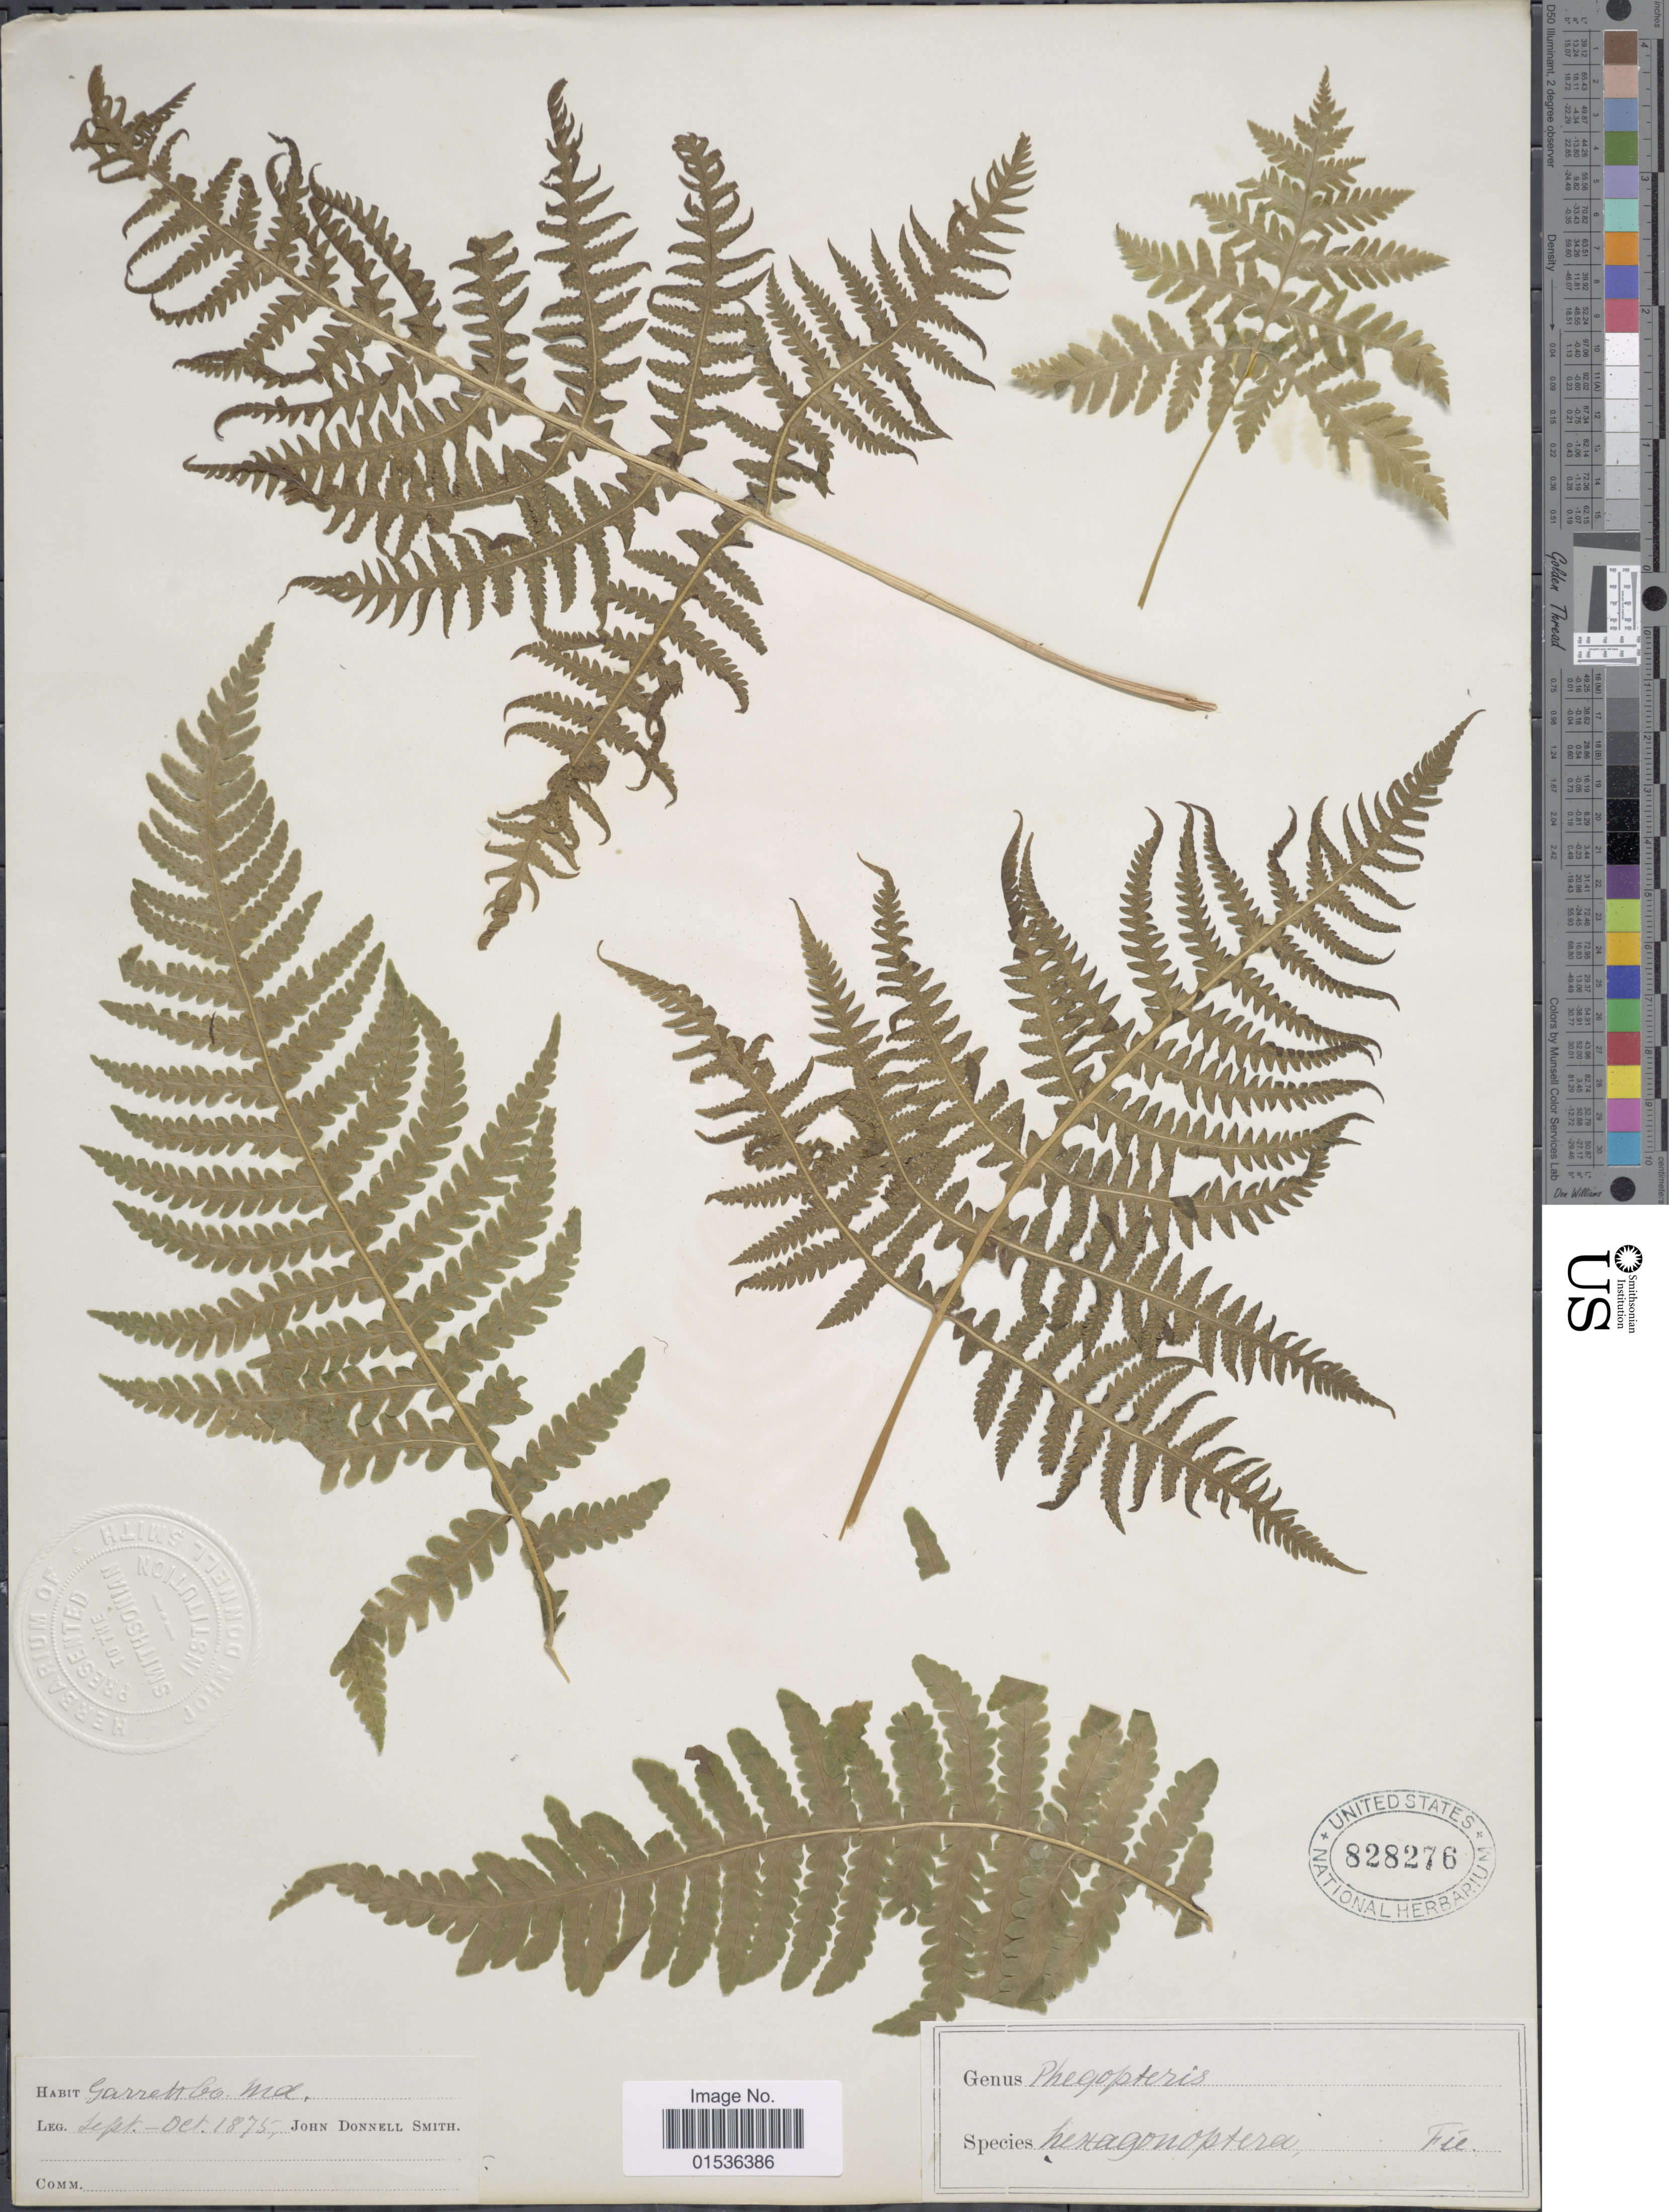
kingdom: Plantae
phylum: Tracheophyta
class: Polypodiopsida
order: Polypodiales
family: Thelypteridaceae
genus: Phegopteris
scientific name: Phegopteris hexagonoptera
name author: (Michx.) Fée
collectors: J. Donnell Smith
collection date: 1875-09/1875-10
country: United States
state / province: Maryland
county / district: Garrett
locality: Garrett Co Md.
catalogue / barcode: US 828276